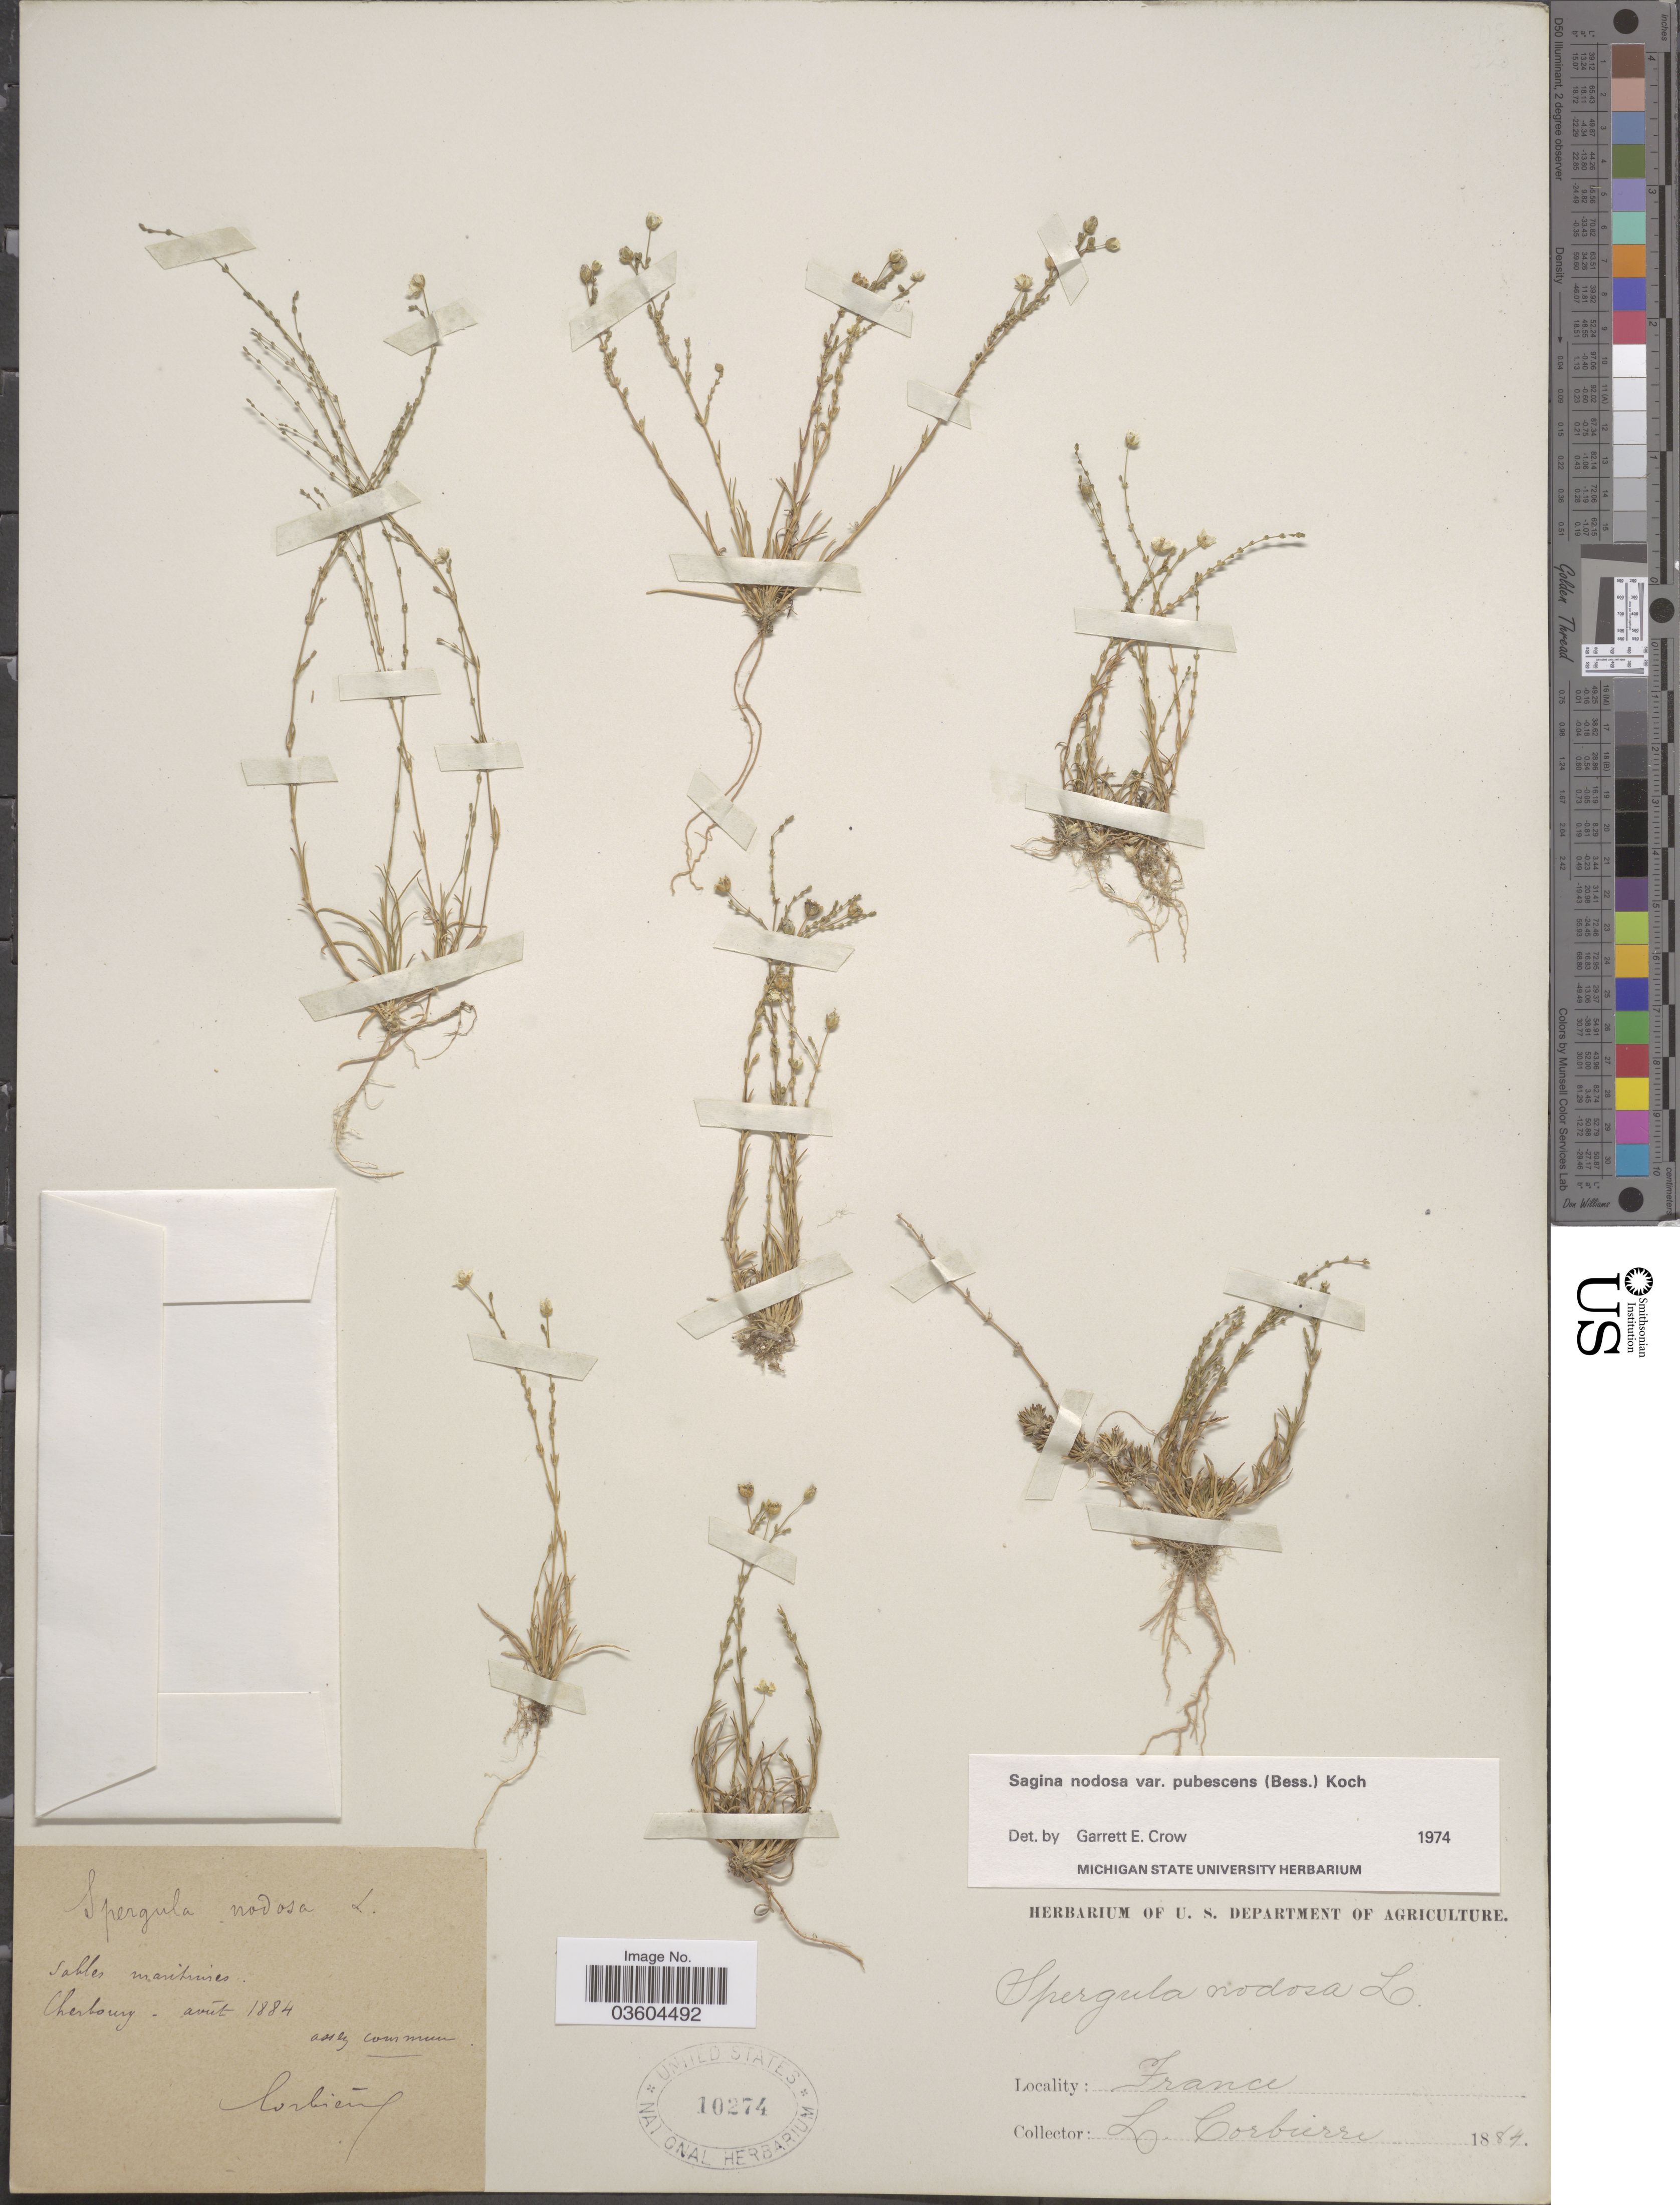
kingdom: Plantae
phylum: Tracheophyta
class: Magnoliopsida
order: Caryophyllales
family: Caryophyllaceae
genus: Sagina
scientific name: Sagina nodosa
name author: (L.) Fenzl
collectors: L. Corbière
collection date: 1884-08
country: France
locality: Cherbourg.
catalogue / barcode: US 10274